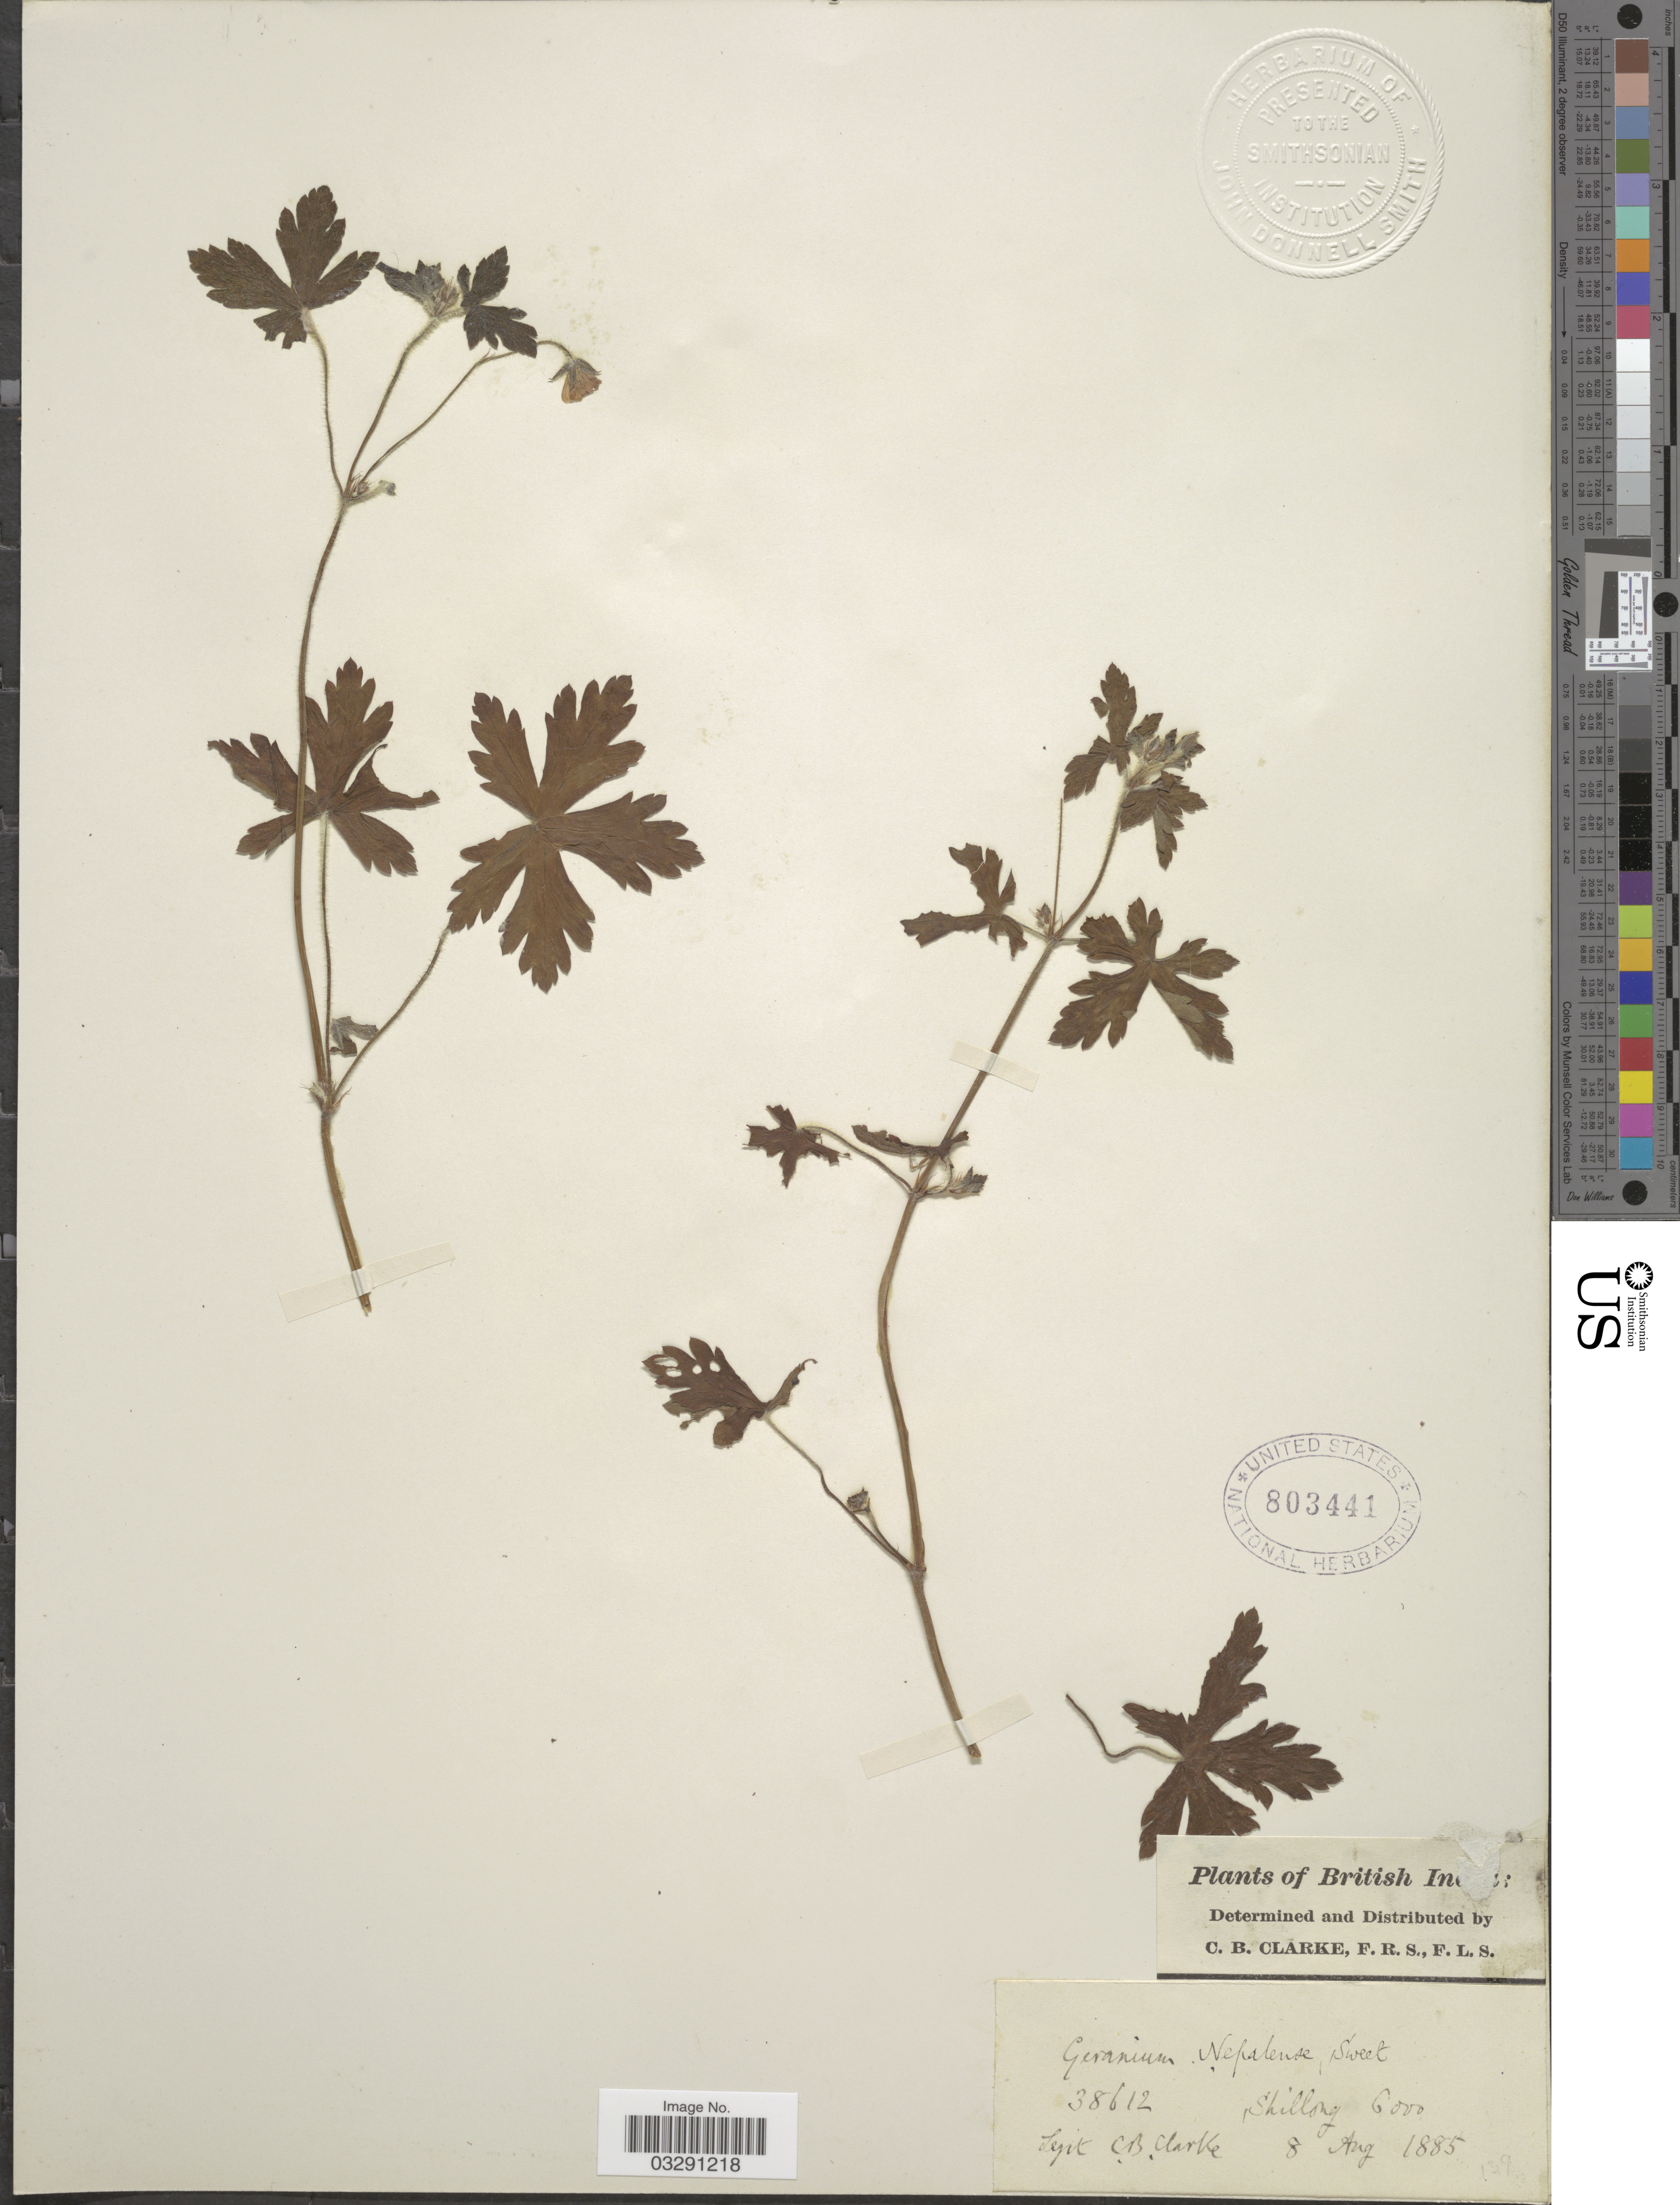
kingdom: Plantae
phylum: Tracheophyta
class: Magnoliopsida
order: Geraniales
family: Geraniaceae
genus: Geranium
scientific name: Geranium nepalense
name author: Sweet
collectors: C. B. Clarke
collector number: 38612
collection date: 1885-08-08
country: India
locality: British India, Shillong.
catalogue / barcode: US 803441